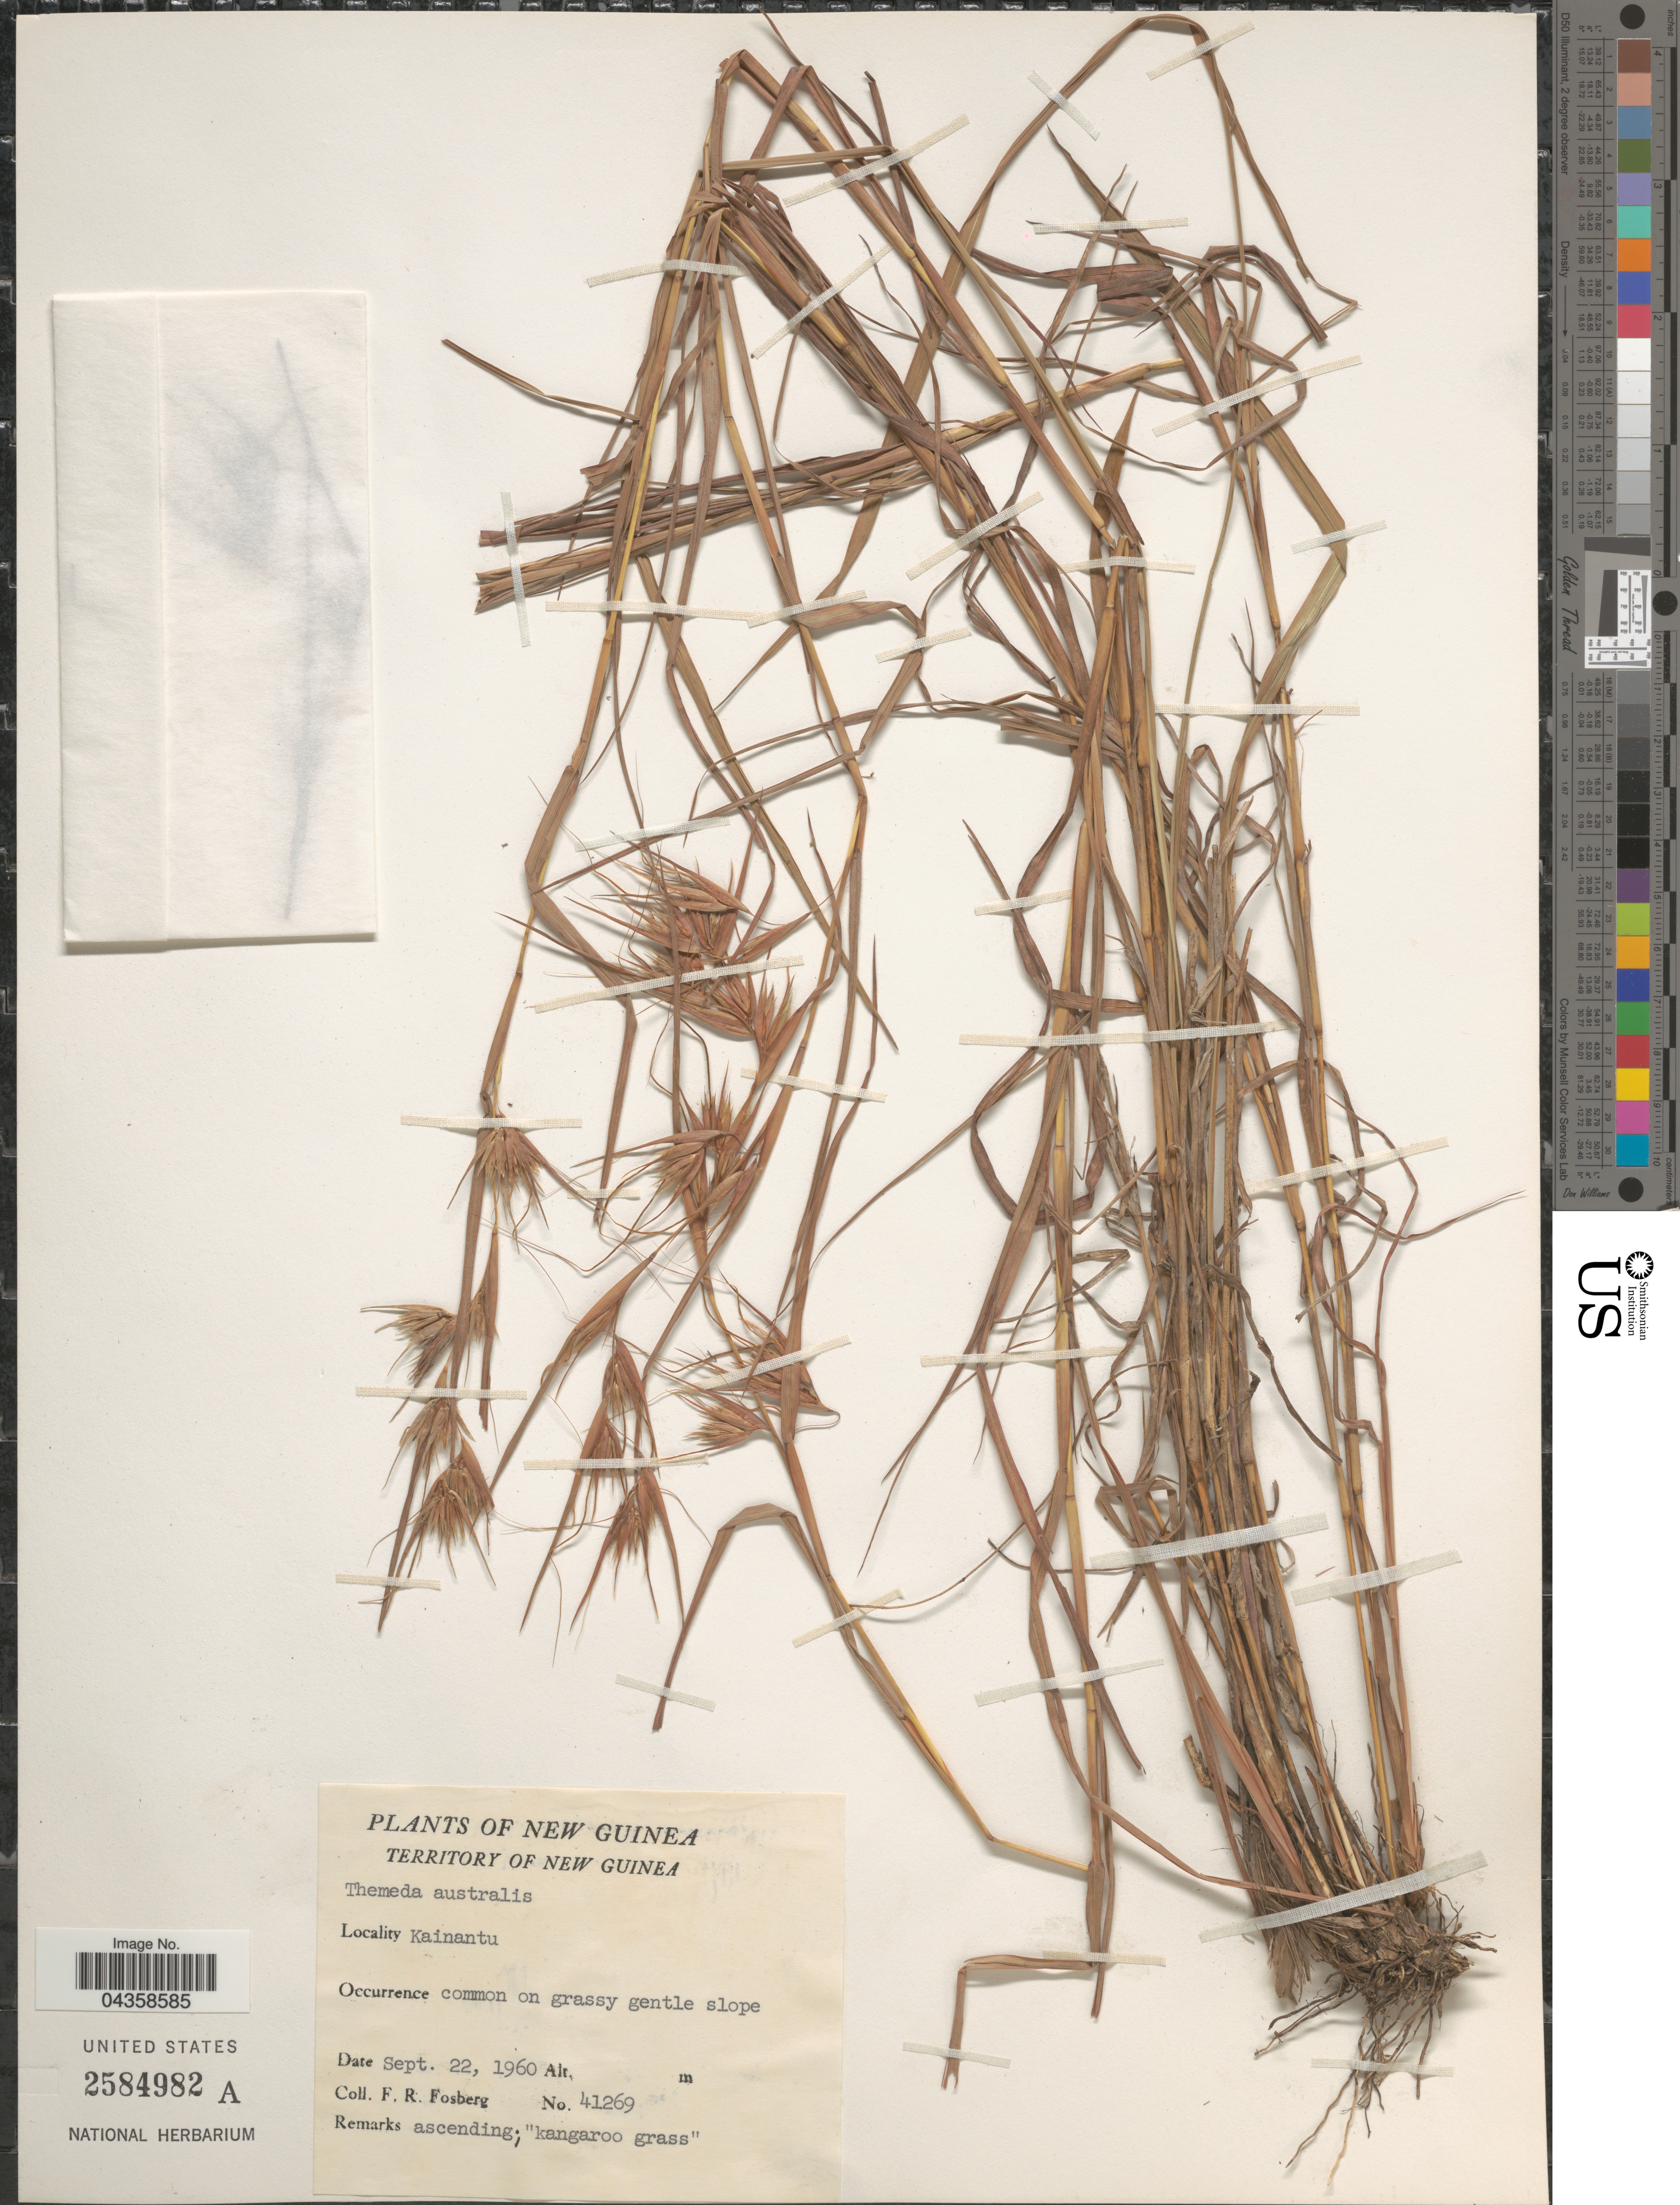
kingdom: Plantae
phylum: Tracheophyta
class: Liliopsida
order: Poales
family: Poaceae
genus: Themeda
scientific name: Themeda triandra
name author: Forssk.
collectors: F. R. Fosberg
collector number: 41269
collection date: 1960-09-22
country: Papua New Guinea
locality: New Guinea. Territory of New Guinea. Kainantu. Common on grassy gentle slope.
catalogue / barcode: US 2584982A